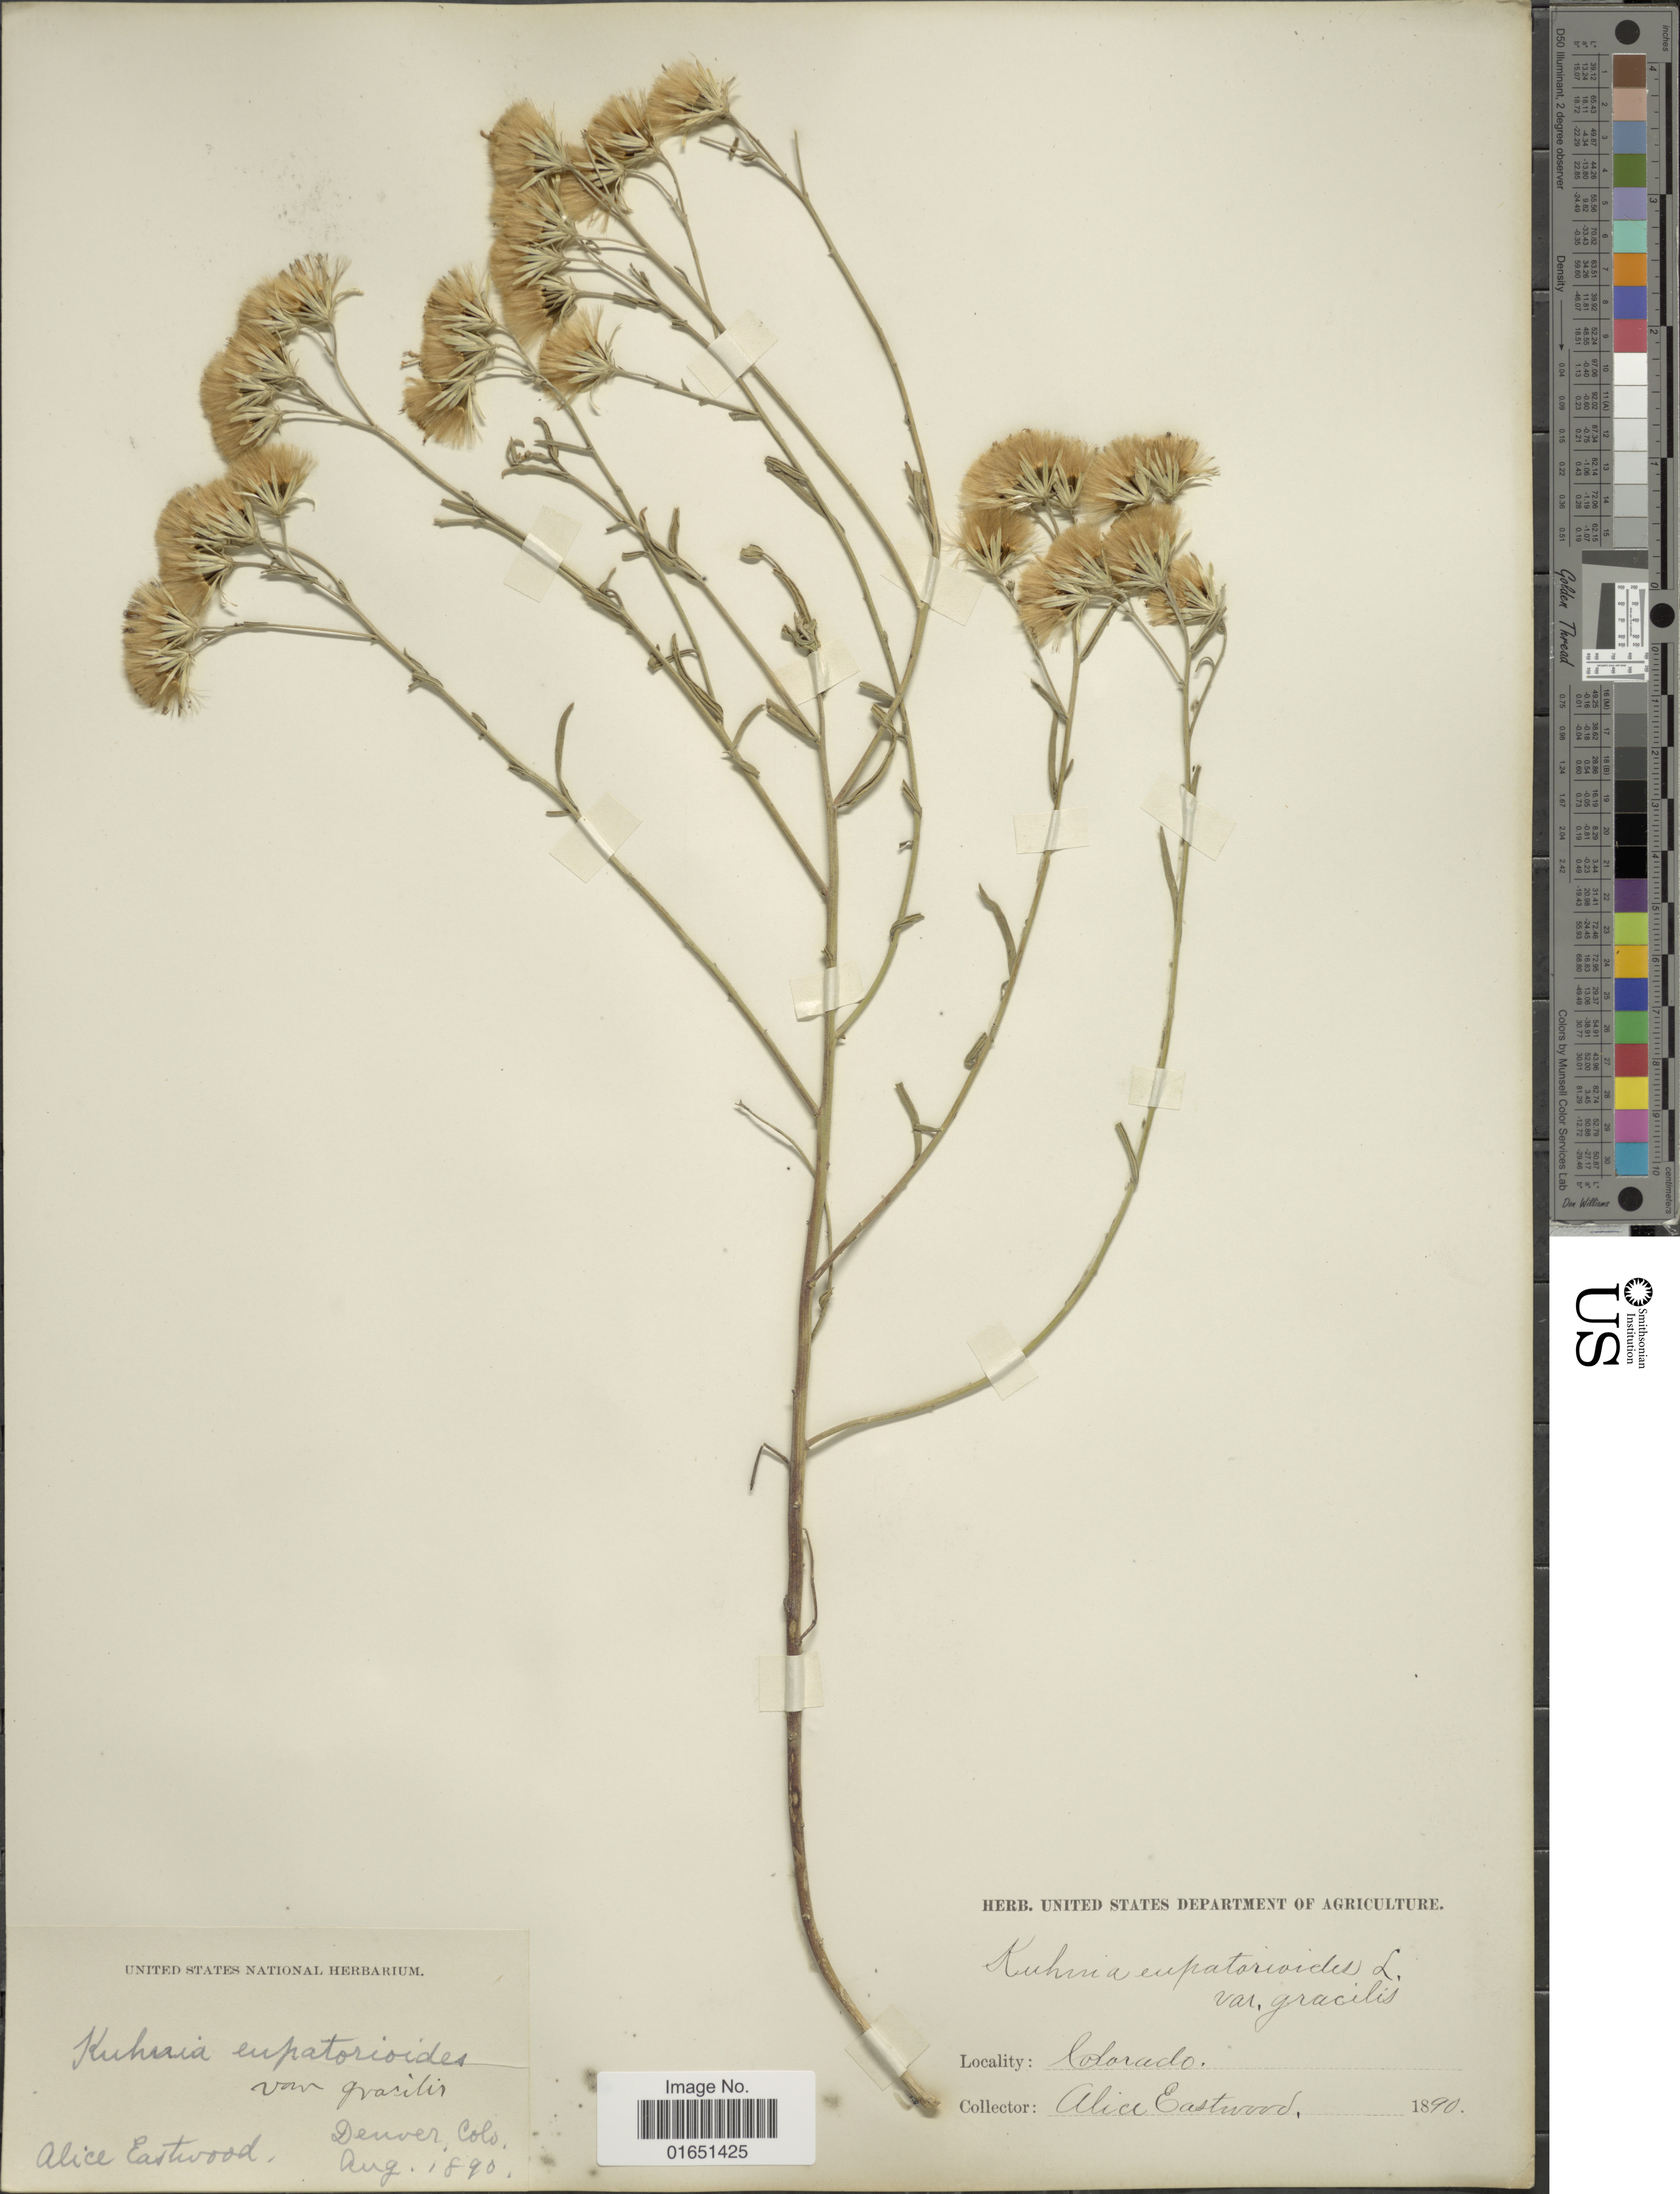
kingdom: Plantae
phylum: Tracheophyta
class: Magnoliopsida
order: Asterales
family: Asteraceae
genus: Brickellia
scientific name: Brickellia rosmarinifolia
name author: (Vent.) W.A. Weber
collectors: A. Eastwood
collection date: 1890-08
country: United States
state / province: Colorado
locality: Denver